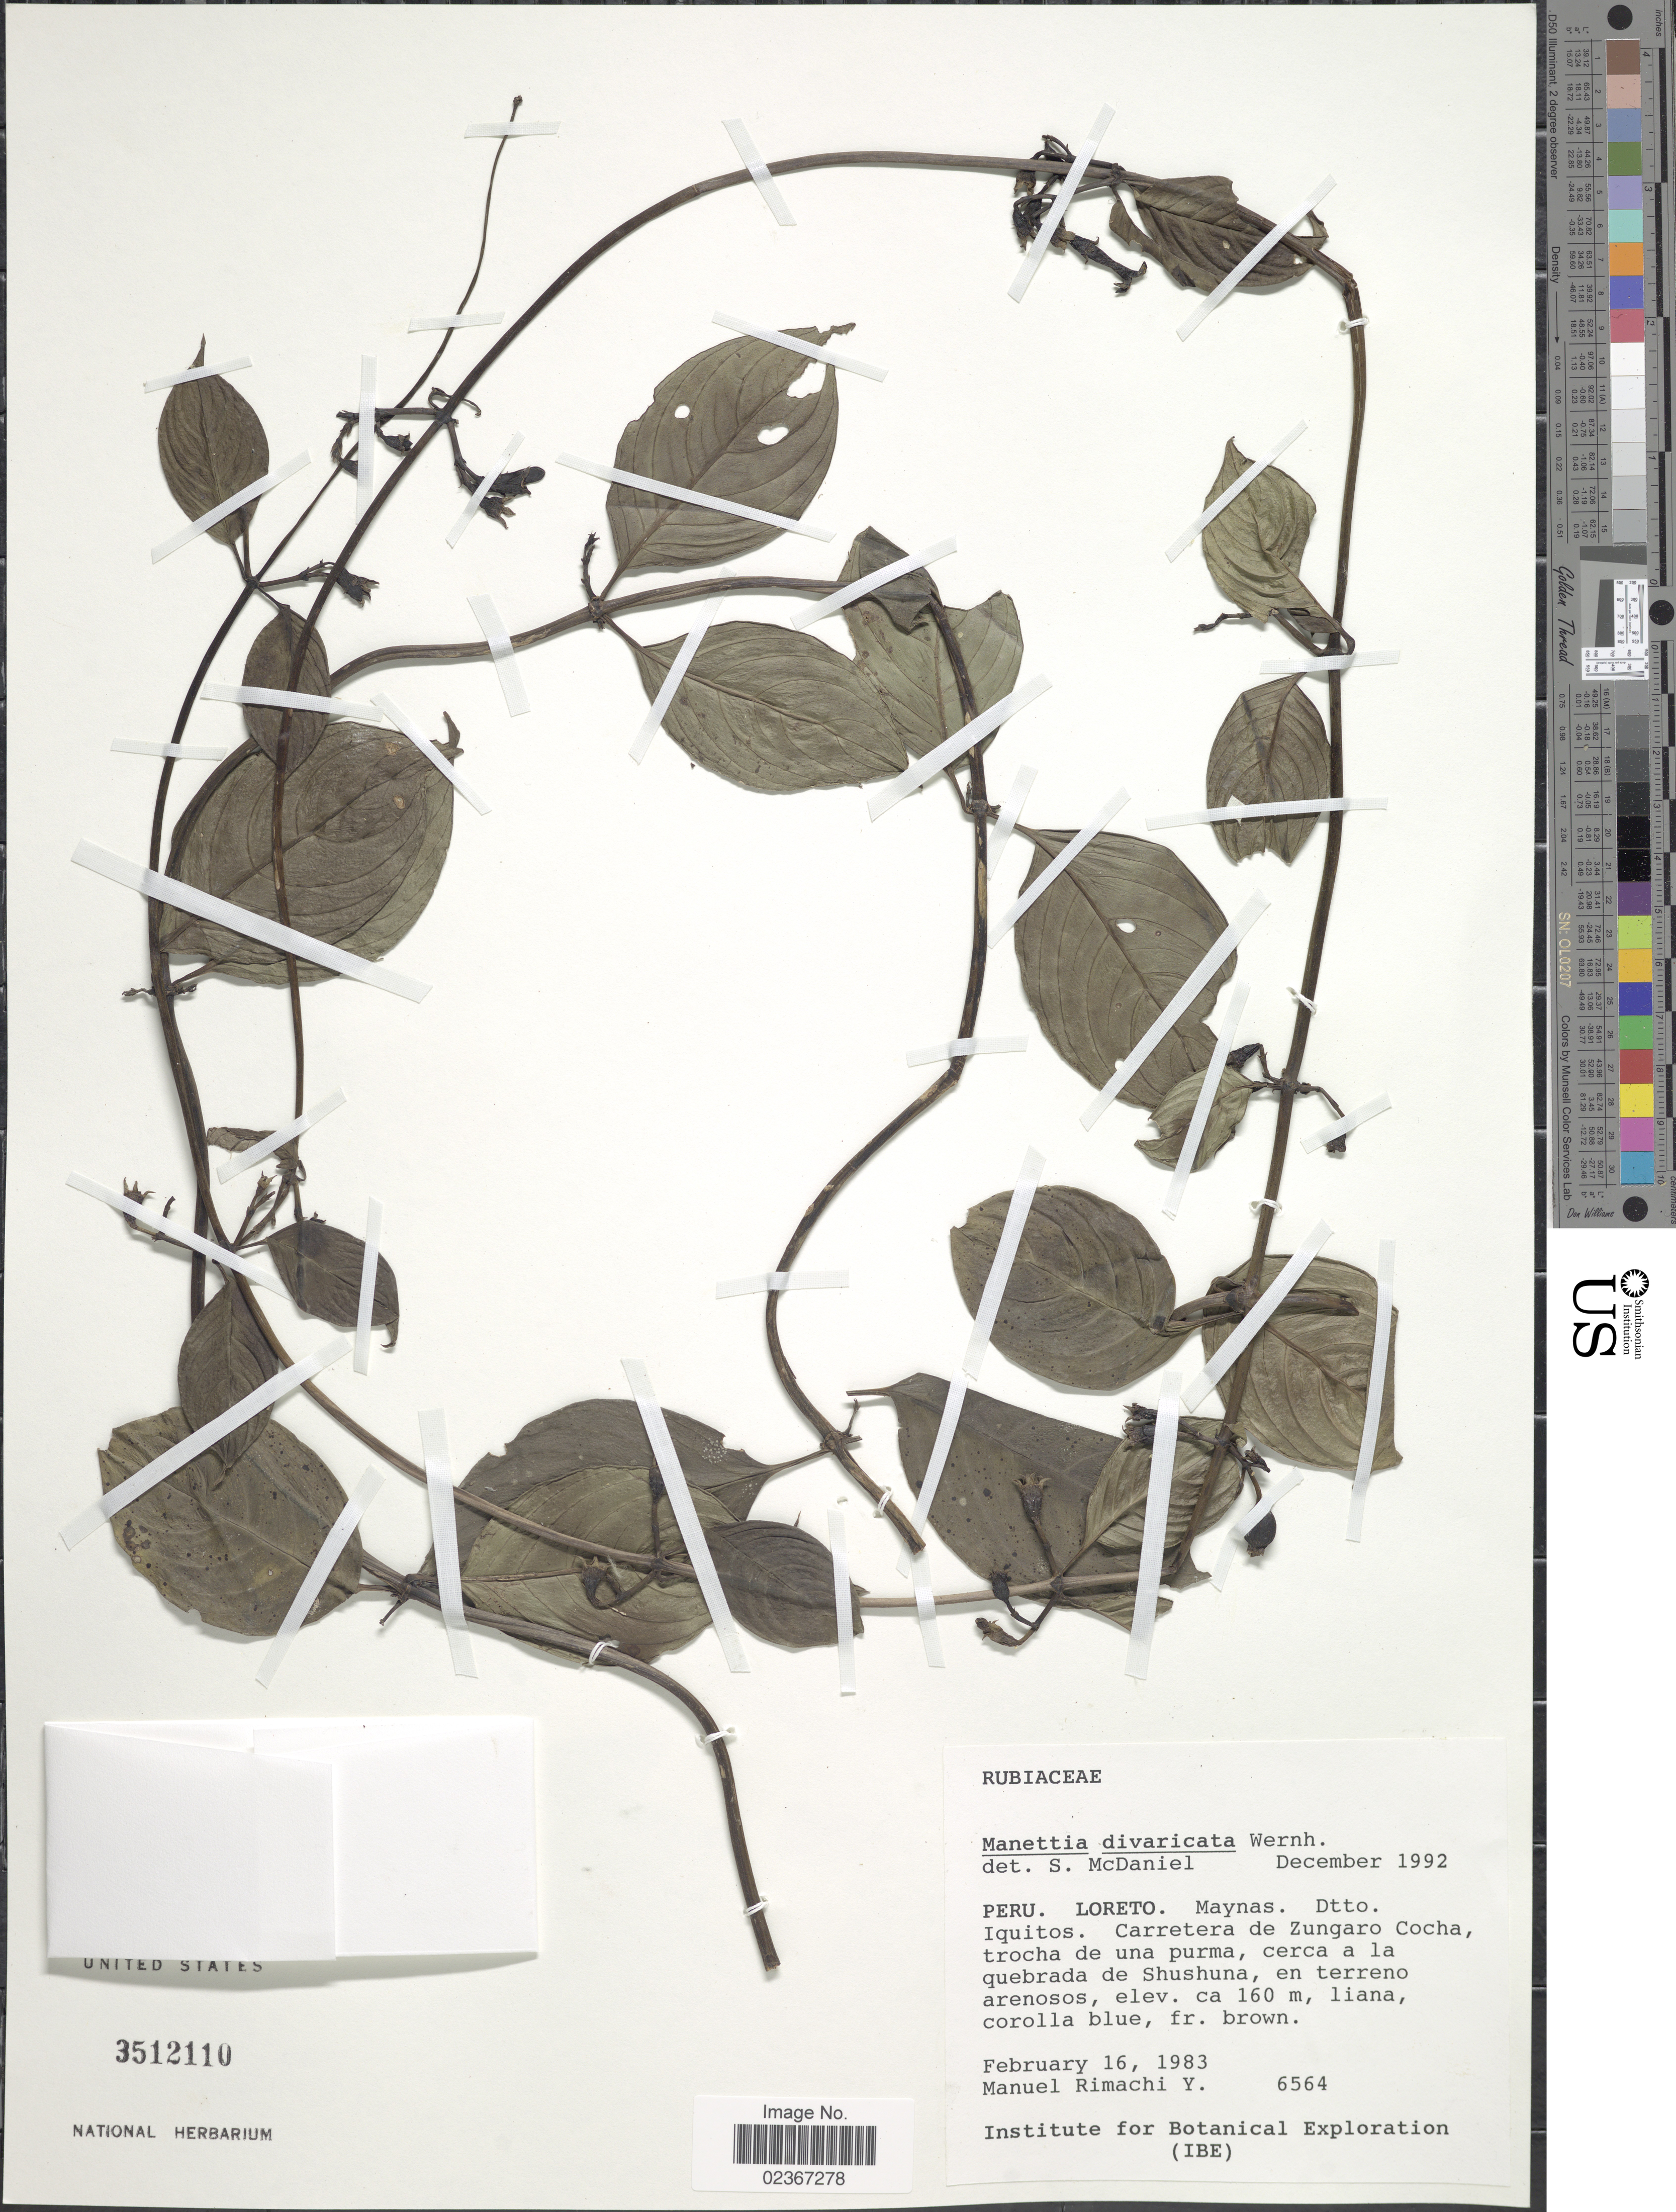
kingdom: Plantae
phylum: Tracheophyta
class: Magnoliopsida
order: Gentianales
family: Rubiaceae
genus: Manettia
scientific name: Manettia divaricata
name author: Wernham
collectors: M. Rimachi Y.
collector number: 6564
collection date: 1983-02-16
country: Peru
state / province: Loreto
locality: Maynas. Dtto. Iquitos. Carretera de Zungaro Cocha, trocha de una purma, cerca a la quebrada de Shushuna, en terreno arenosos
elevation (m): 160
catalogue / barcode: US 3512110